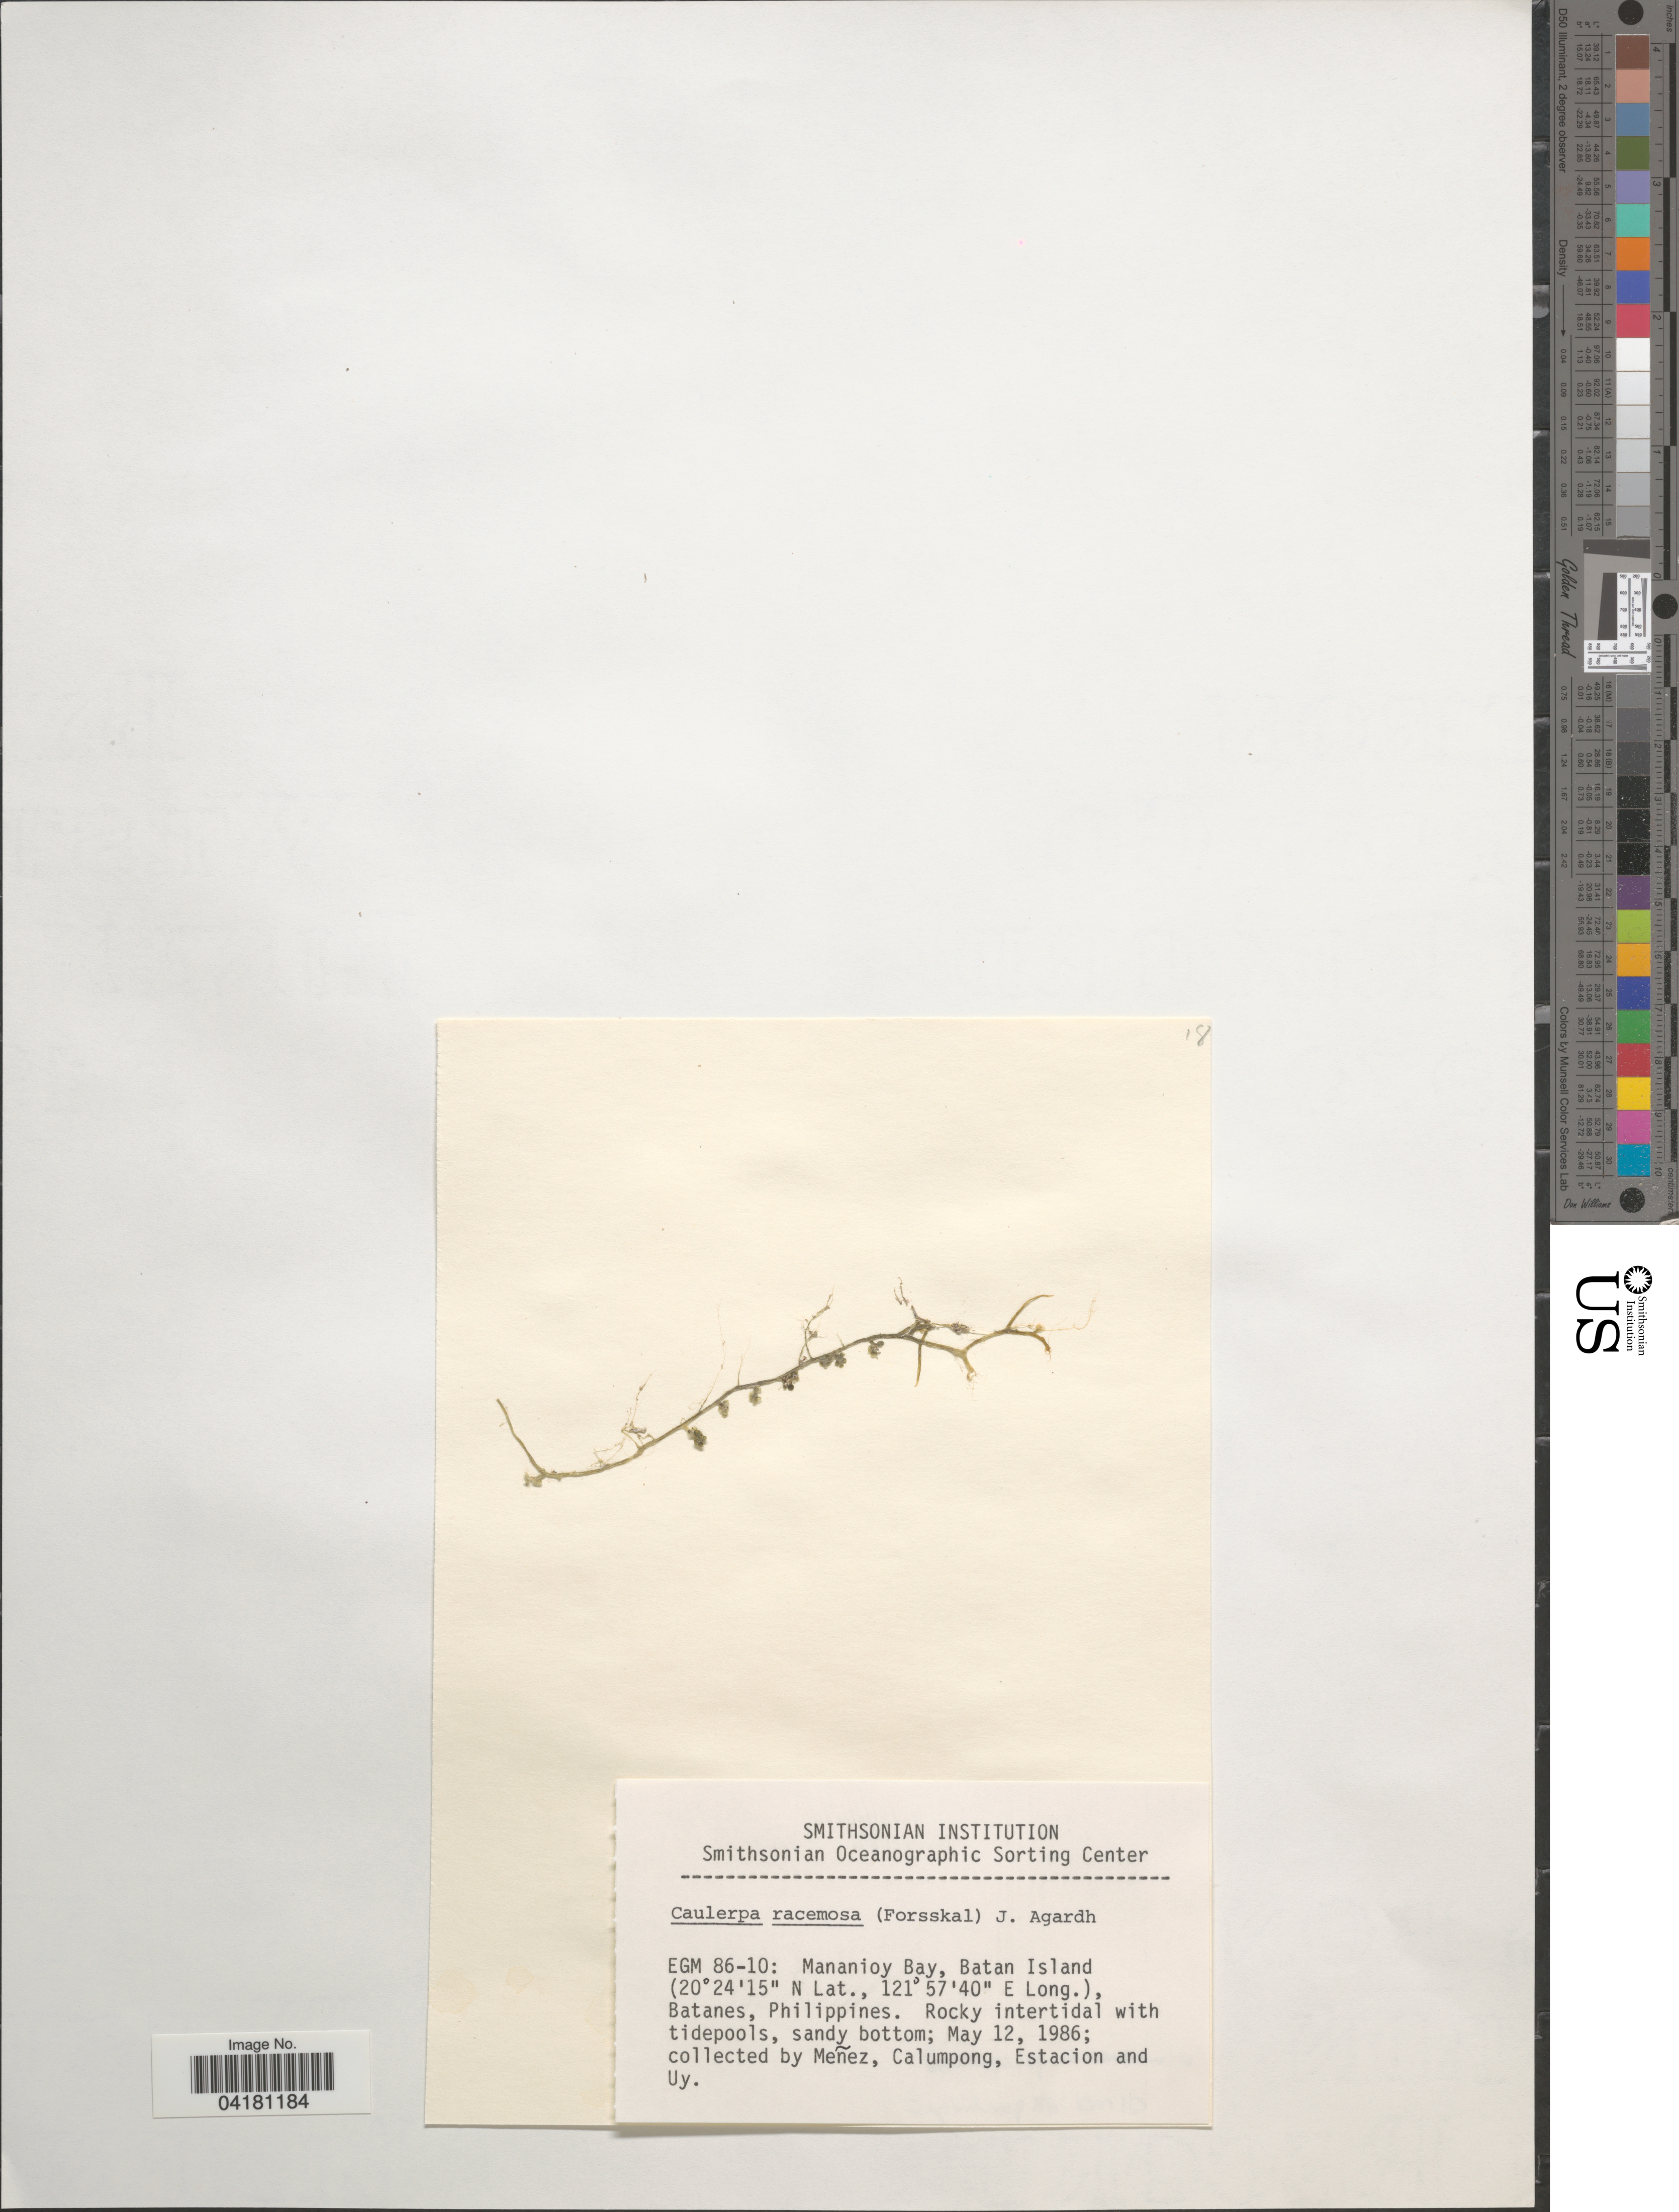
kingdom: Plantae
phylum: Chlorophyta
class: Ulvophyceae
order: Bryopsidales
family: Caulerpaceae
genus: Caulerpa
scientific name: Caulerpa racemosa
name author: (Forssk.) J. Agardh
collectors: Menez, Calumpong, Estacion & Uy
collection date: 1986-05-12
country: Philippines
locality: EGM 86-10: Mananioy Bay, Batan Island, Batanes.